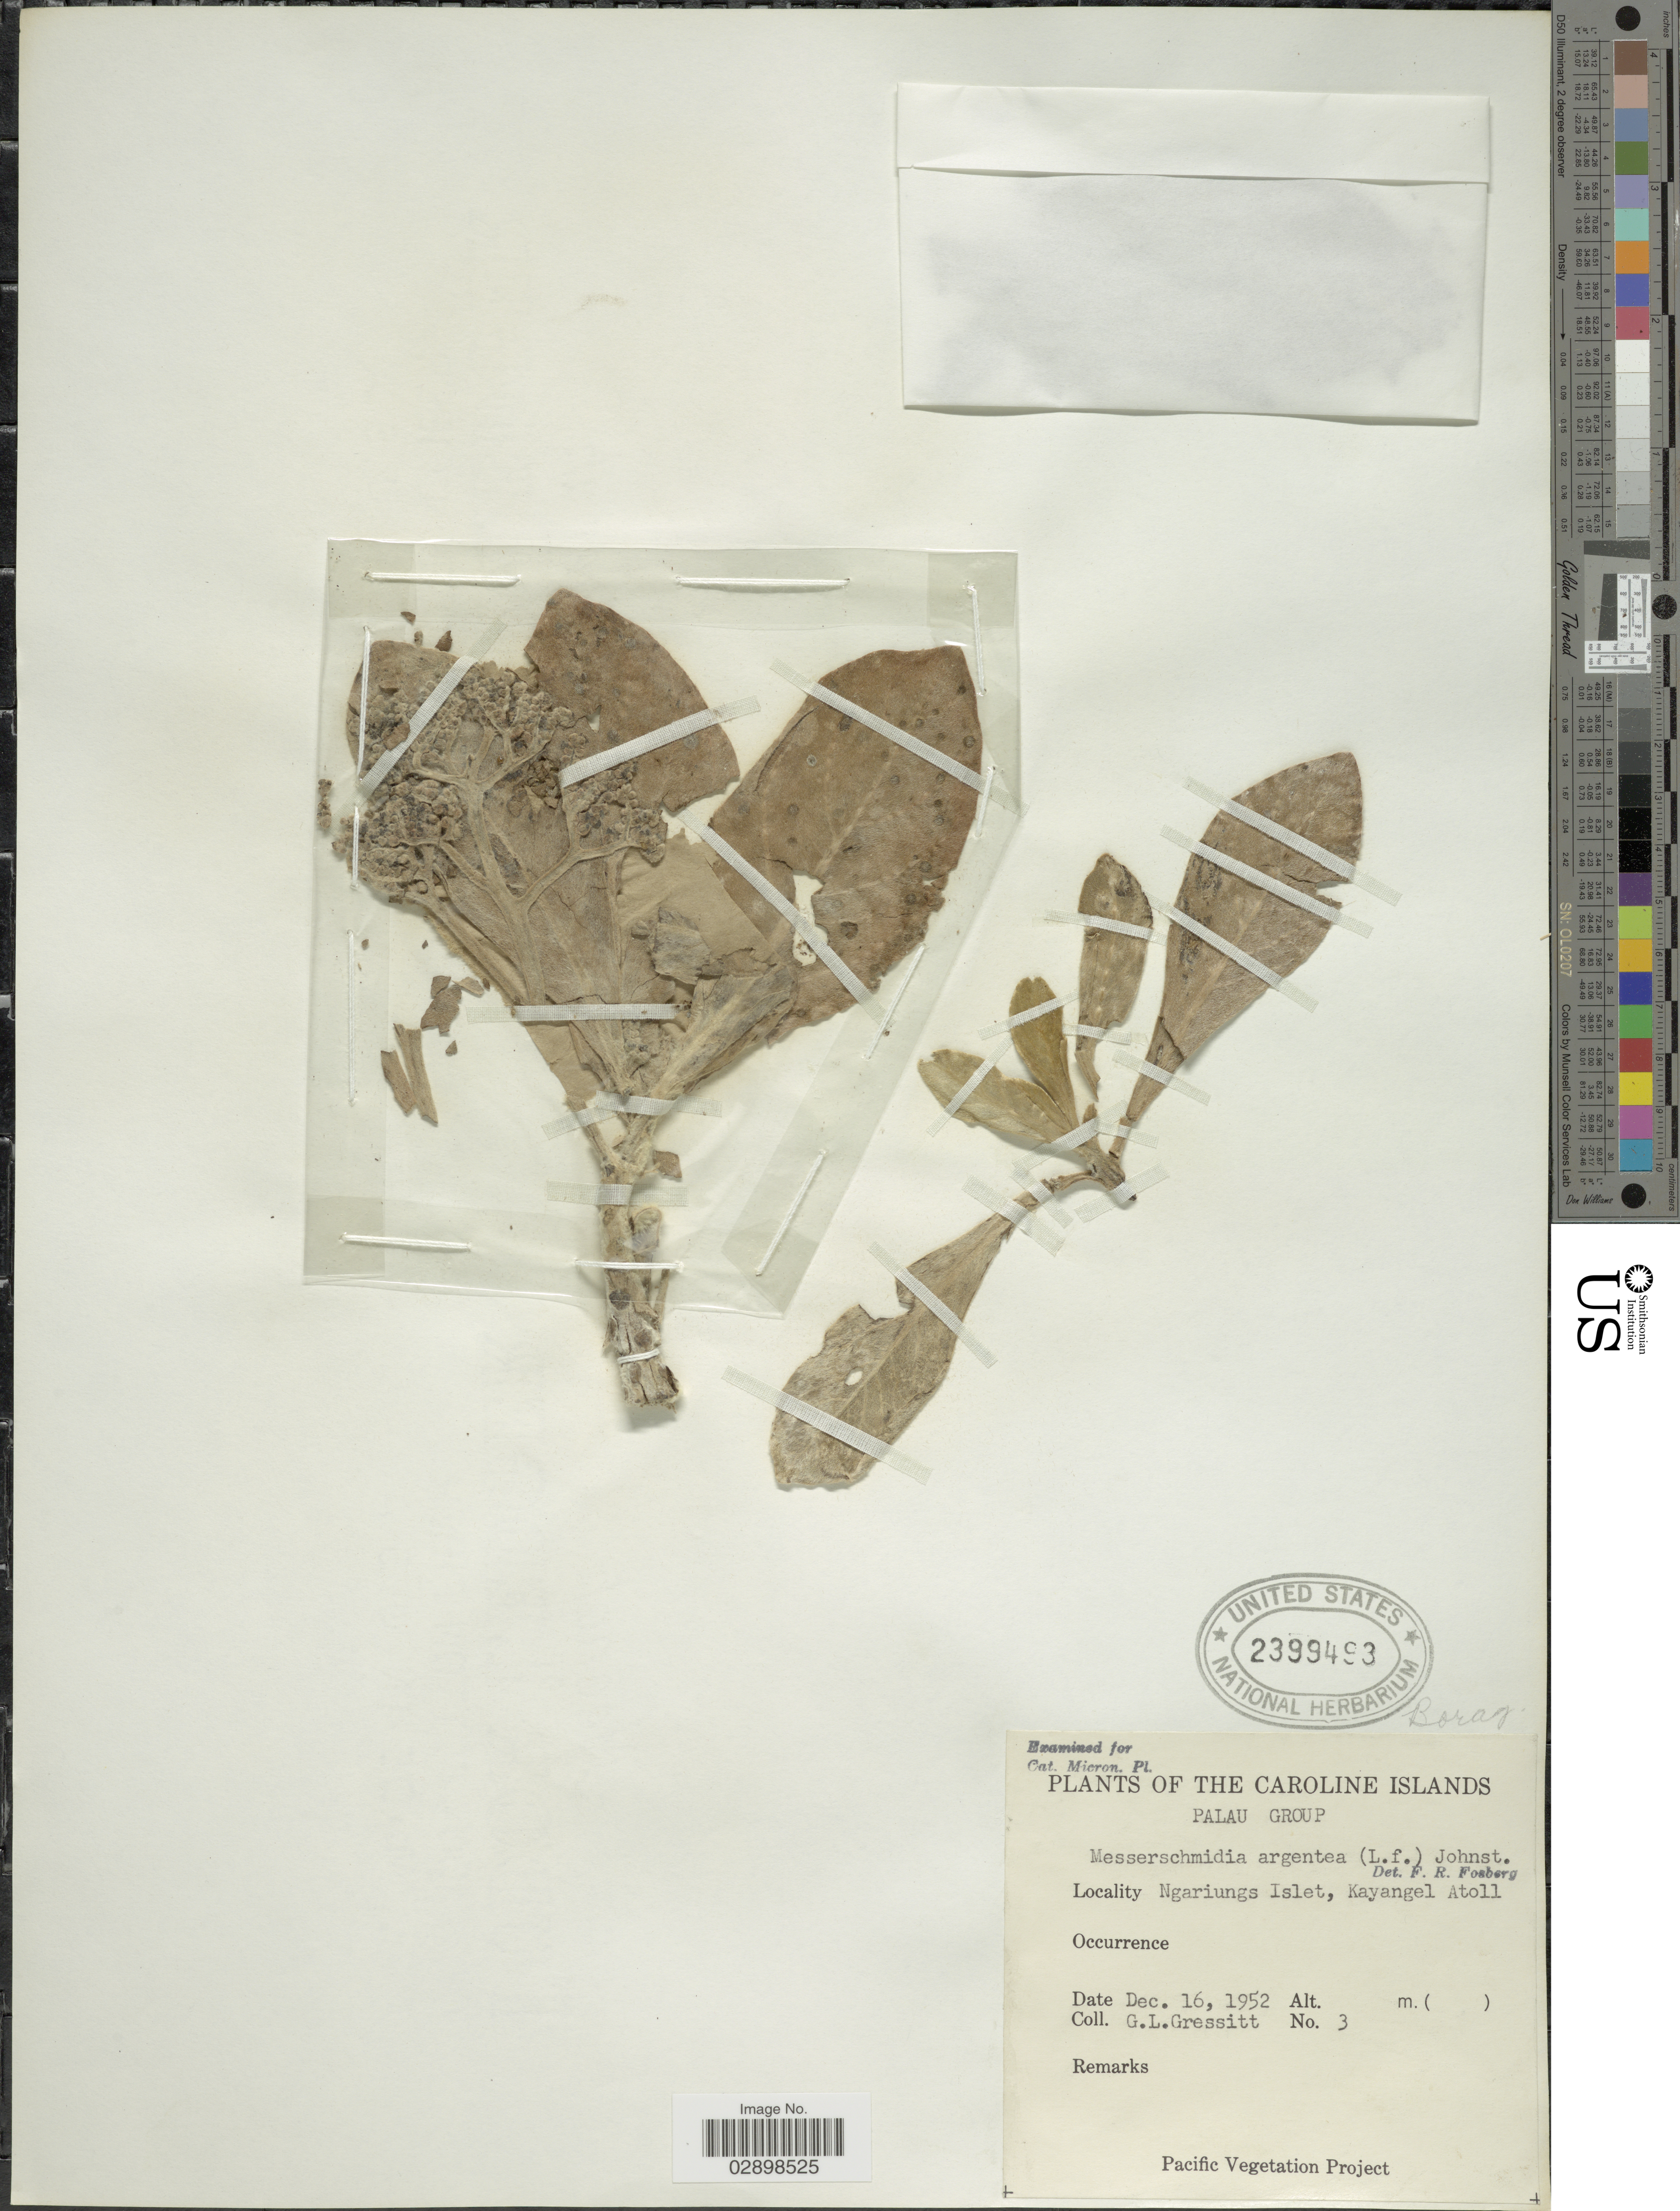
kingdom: Plantae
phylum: Tracheophyta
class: Magnoliopsida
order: Boraginales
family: Heliotropiaceae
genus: Heliotropium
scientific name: Heliotropium arboreum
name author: (Blanco) Mabberley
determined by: Wagner, W. L., (BOT), Smithsonian Institution - National Museum of Natural History (UNITED STATES)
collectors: G. Gressitt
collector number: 3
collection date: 1952-12-16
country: Palau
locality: Caroline Islands. Palau Group. Ngariungs Islet, Kayangel Atoll.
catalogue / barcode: US 2399493